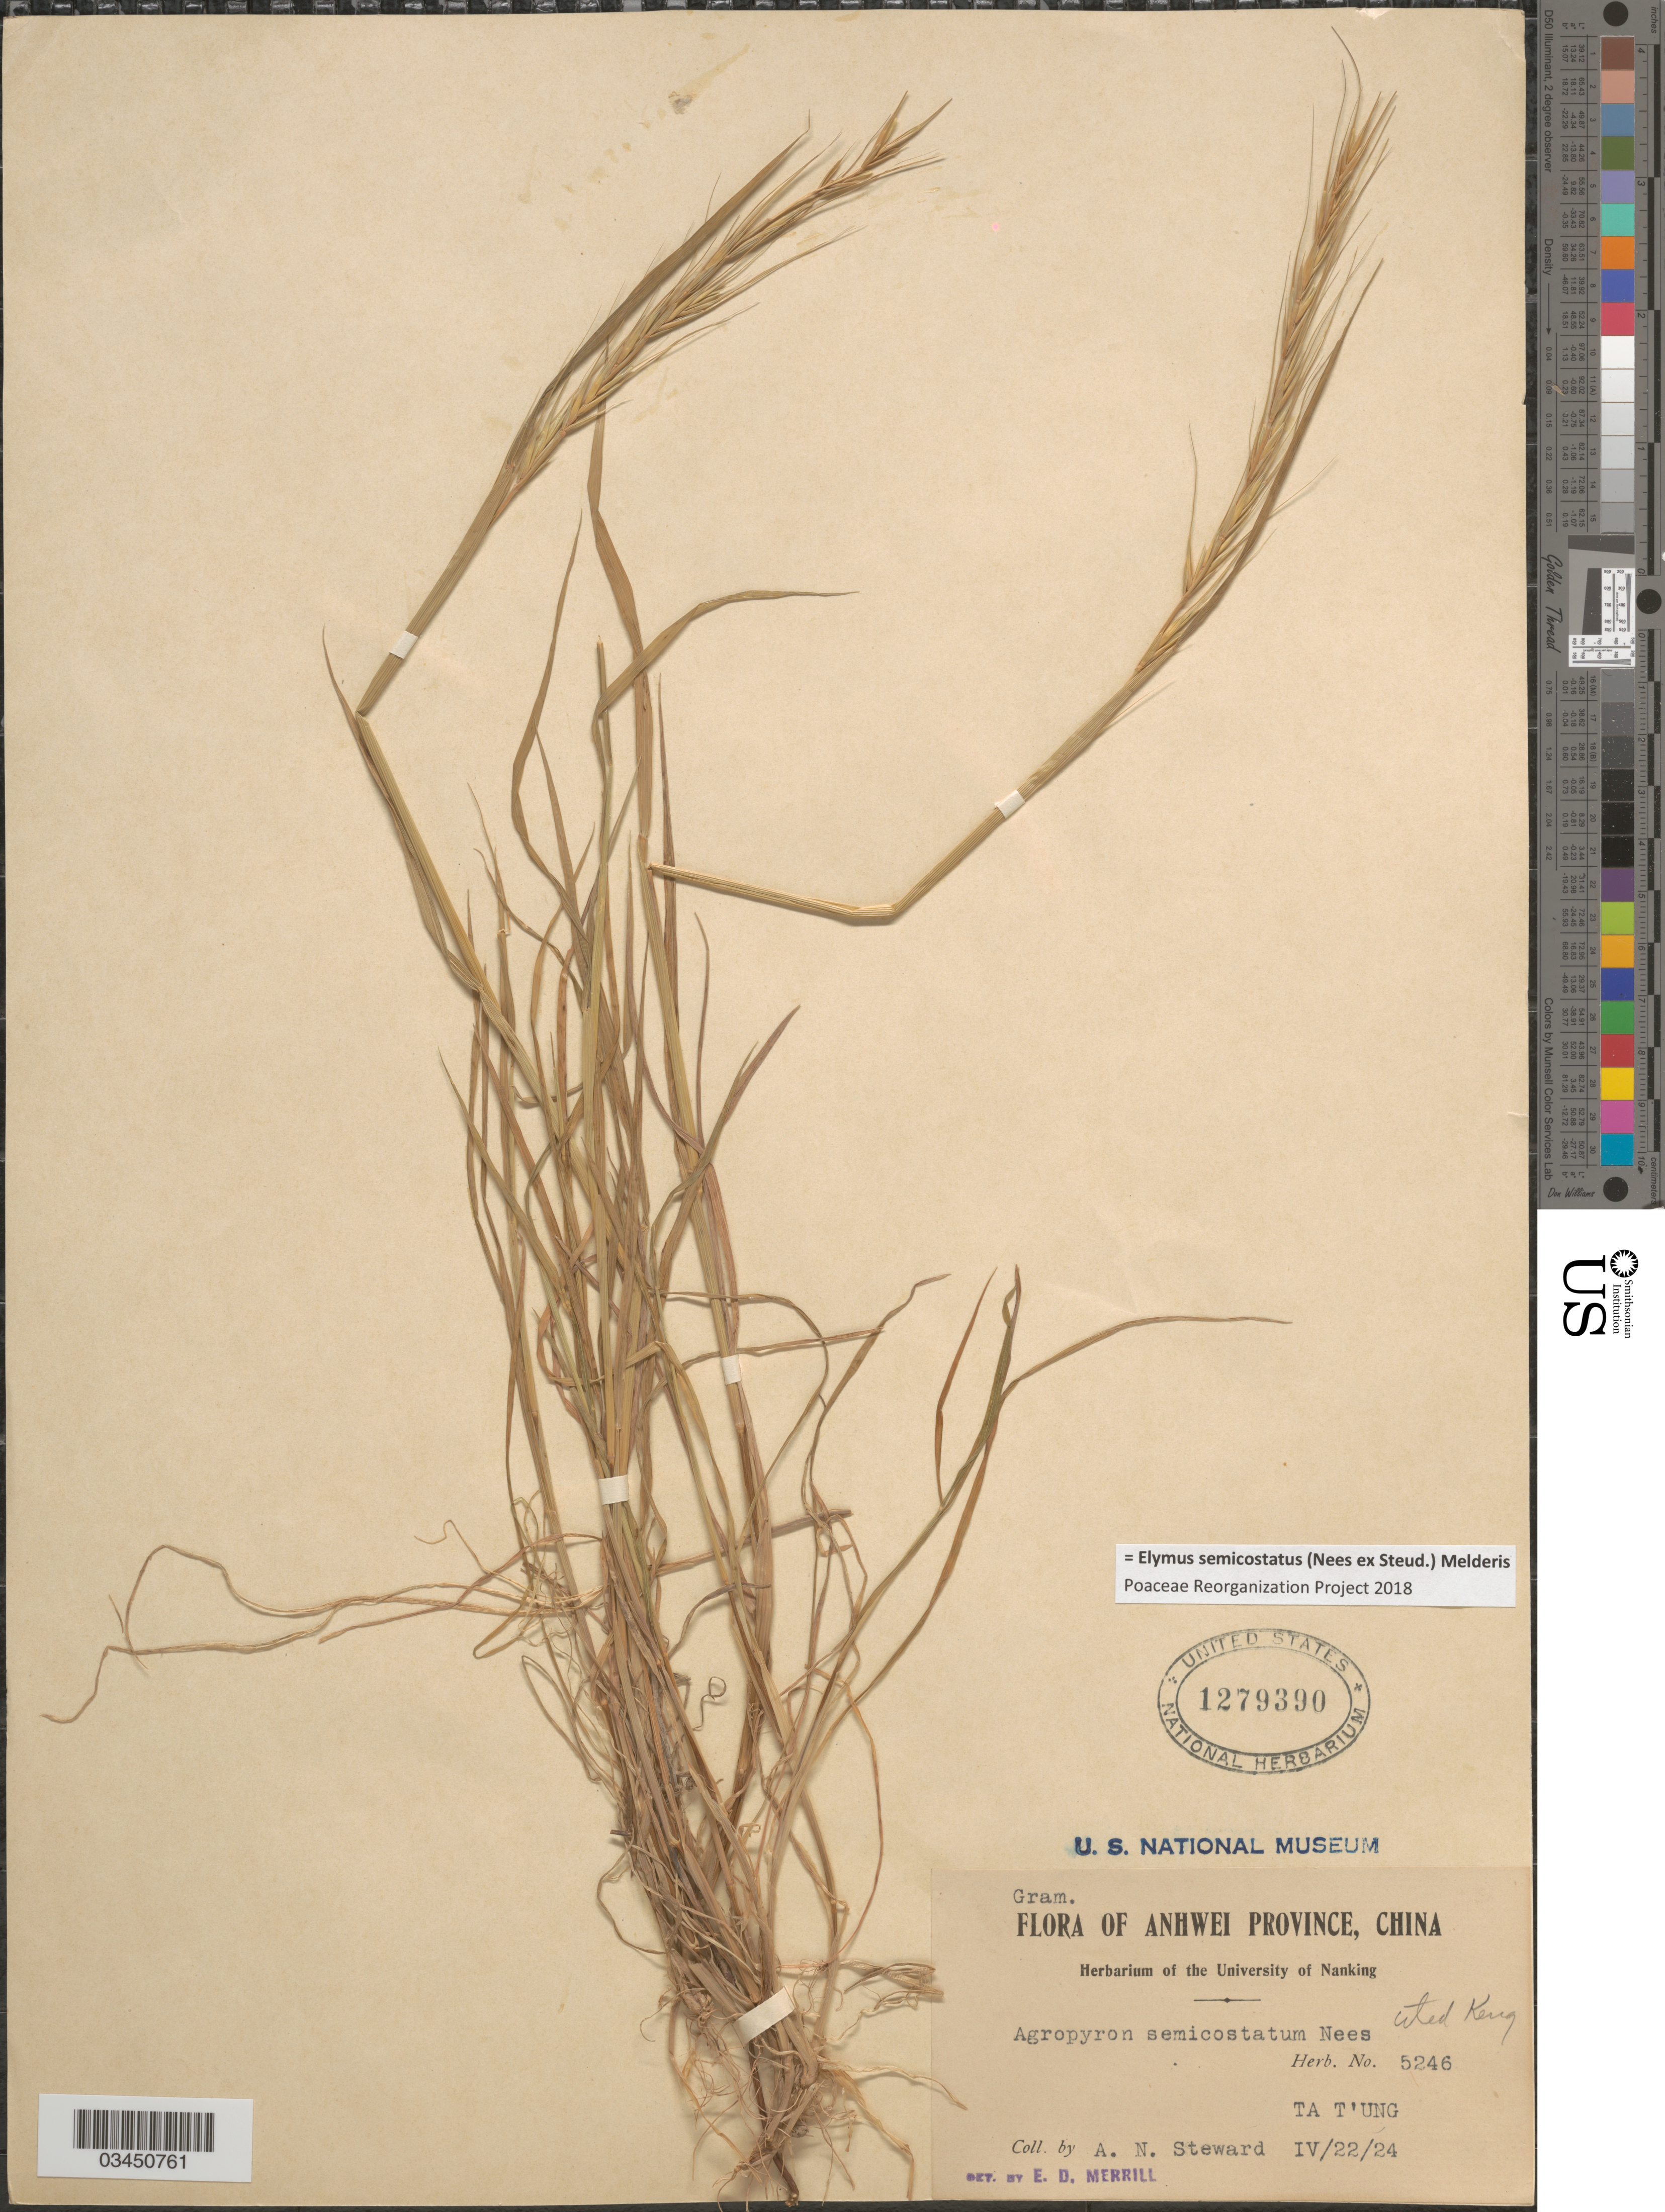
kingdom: Plantae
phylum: Tracheophyta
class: Liliopsida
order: Poales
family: Poaceae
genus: Elymus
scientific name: Elymus semicostatus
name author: (Nees ex Steud.) Melderis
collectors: A. N. Steward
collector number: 5246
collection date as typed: Transcribed d/m/y: 22/4/24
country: China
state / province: Anhui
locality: Anhwei Province. Ta T'Ung.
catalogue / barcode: US 1279390